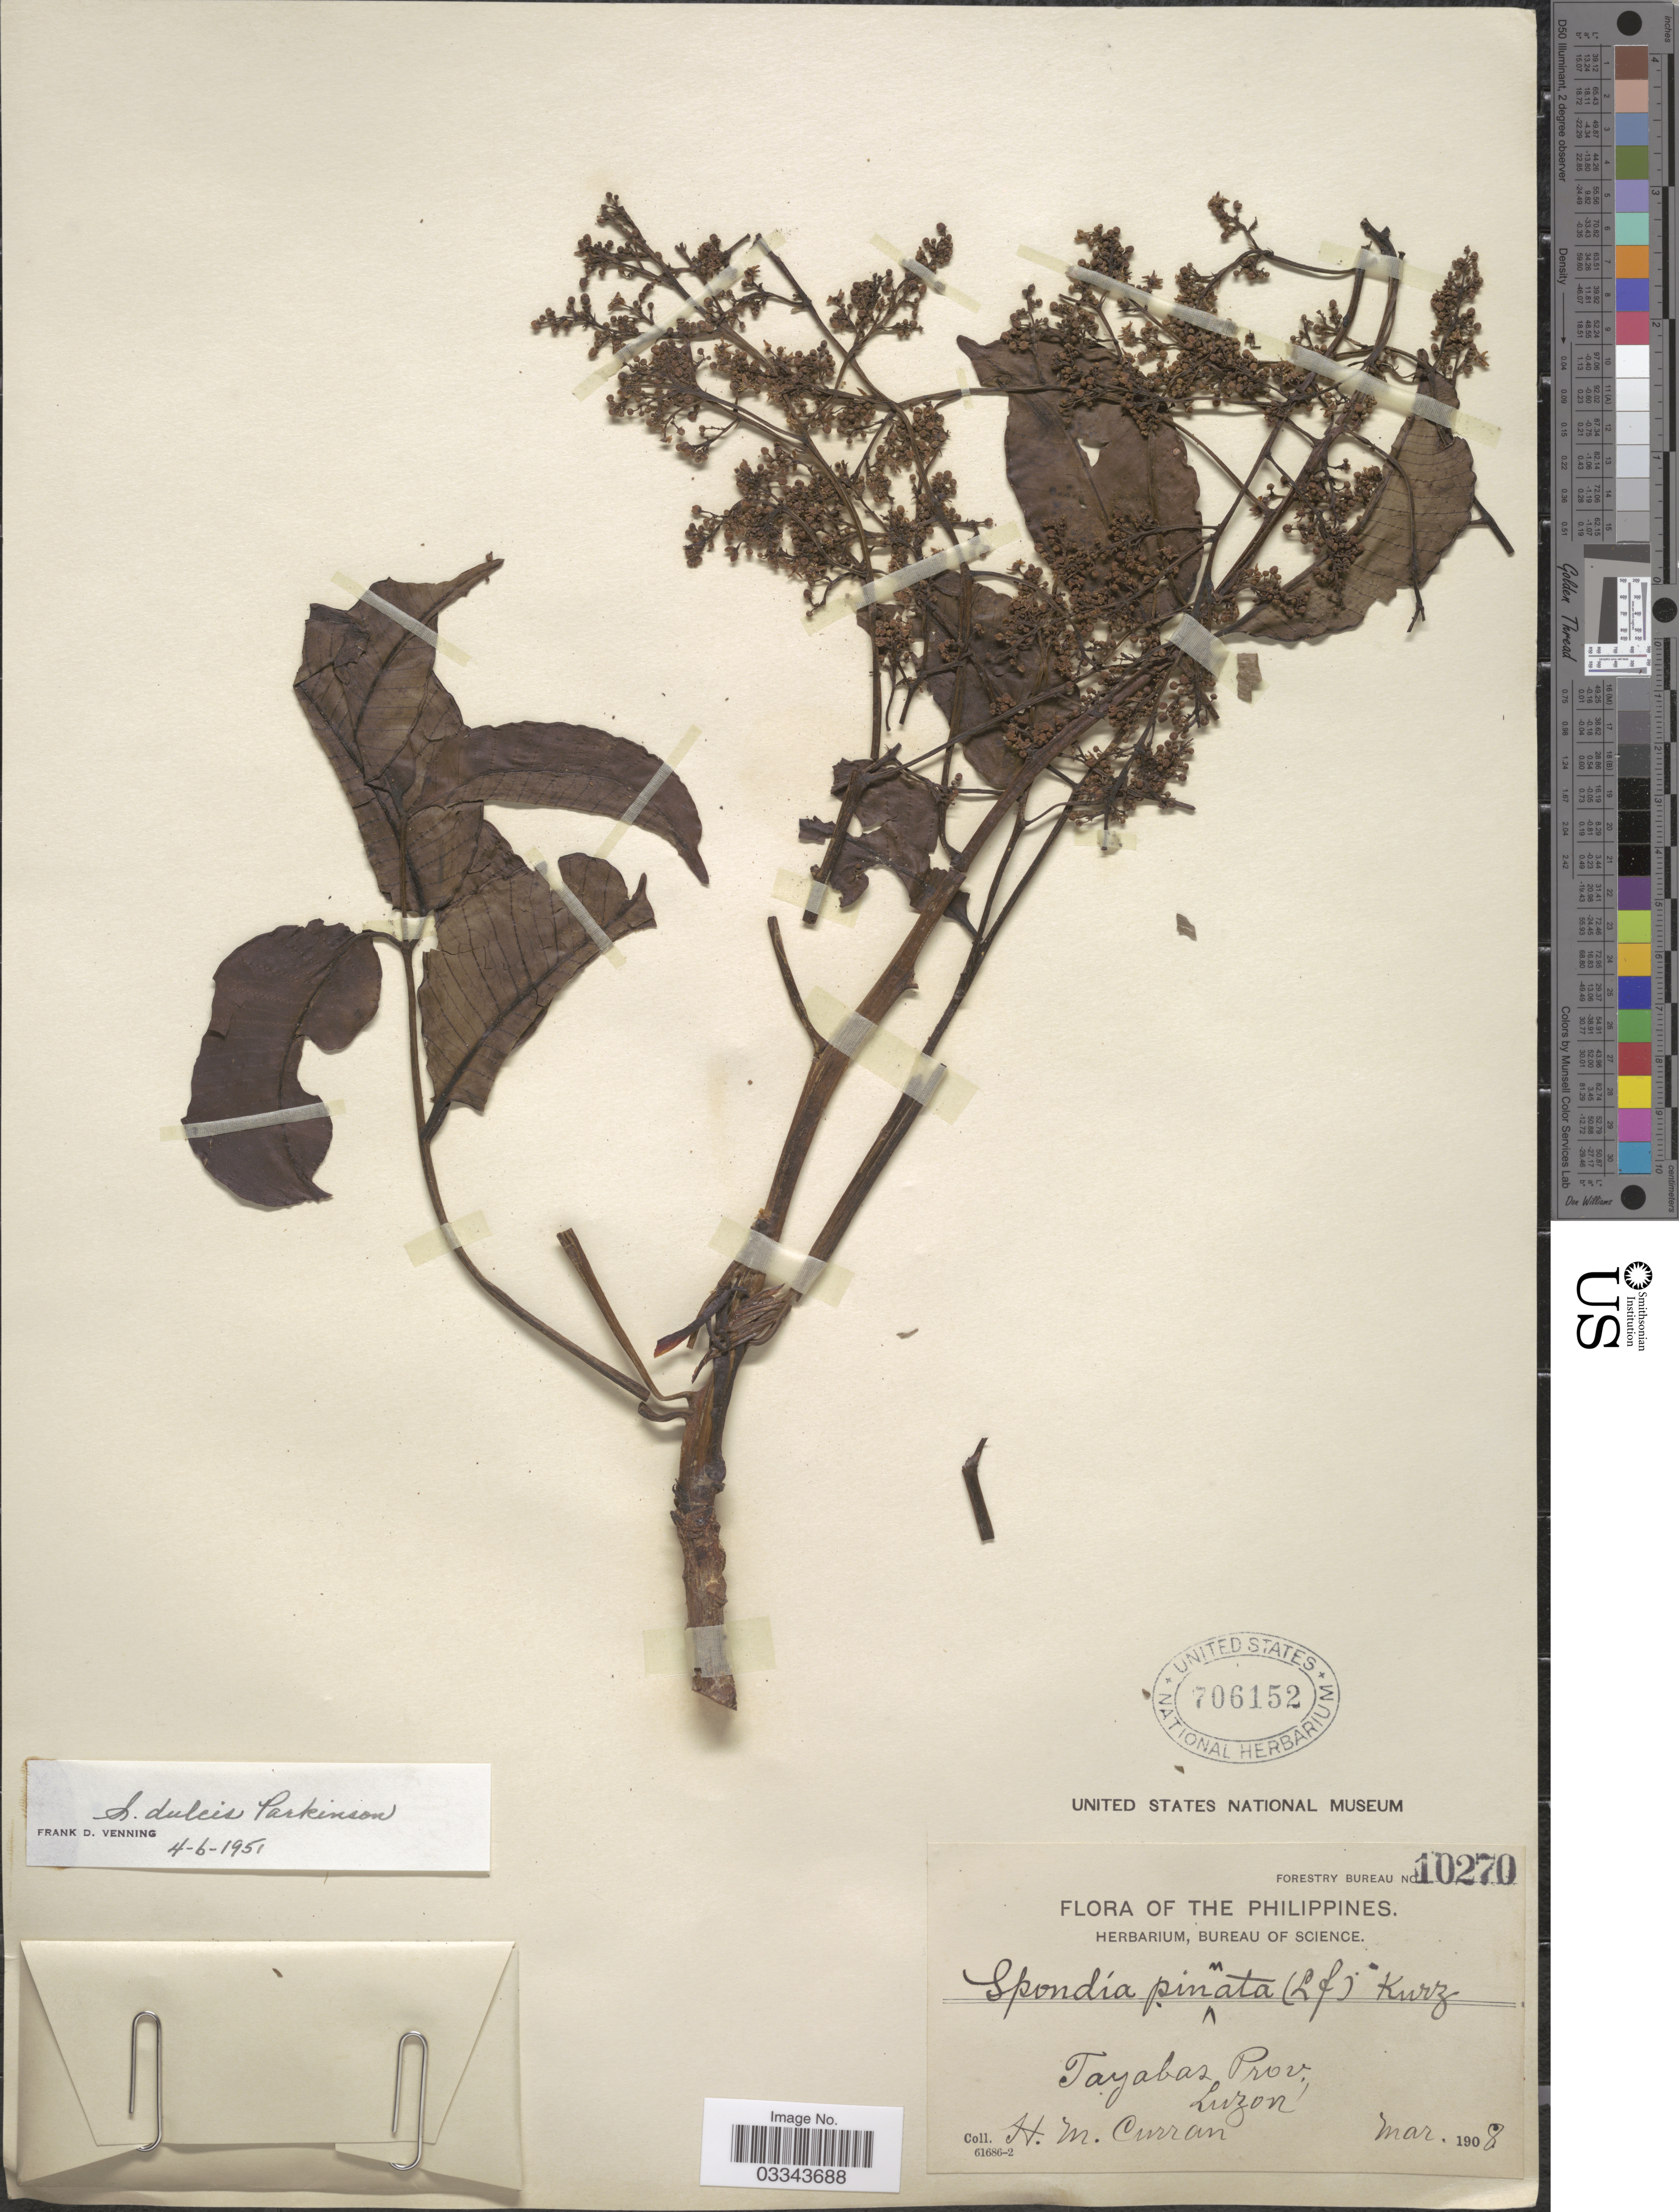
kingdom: Plantae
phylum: Tracheophyta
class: Magnoliopsida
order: Sapindales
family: Anacardiaceae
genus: Spondias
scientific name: Spondias dulcis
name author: Parkinson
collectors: H. M. Curran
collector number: Forestry Bureau 10270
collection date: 1908-03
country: Philippines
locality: Tayabas Prov., Luzon.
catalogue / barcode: US 706152